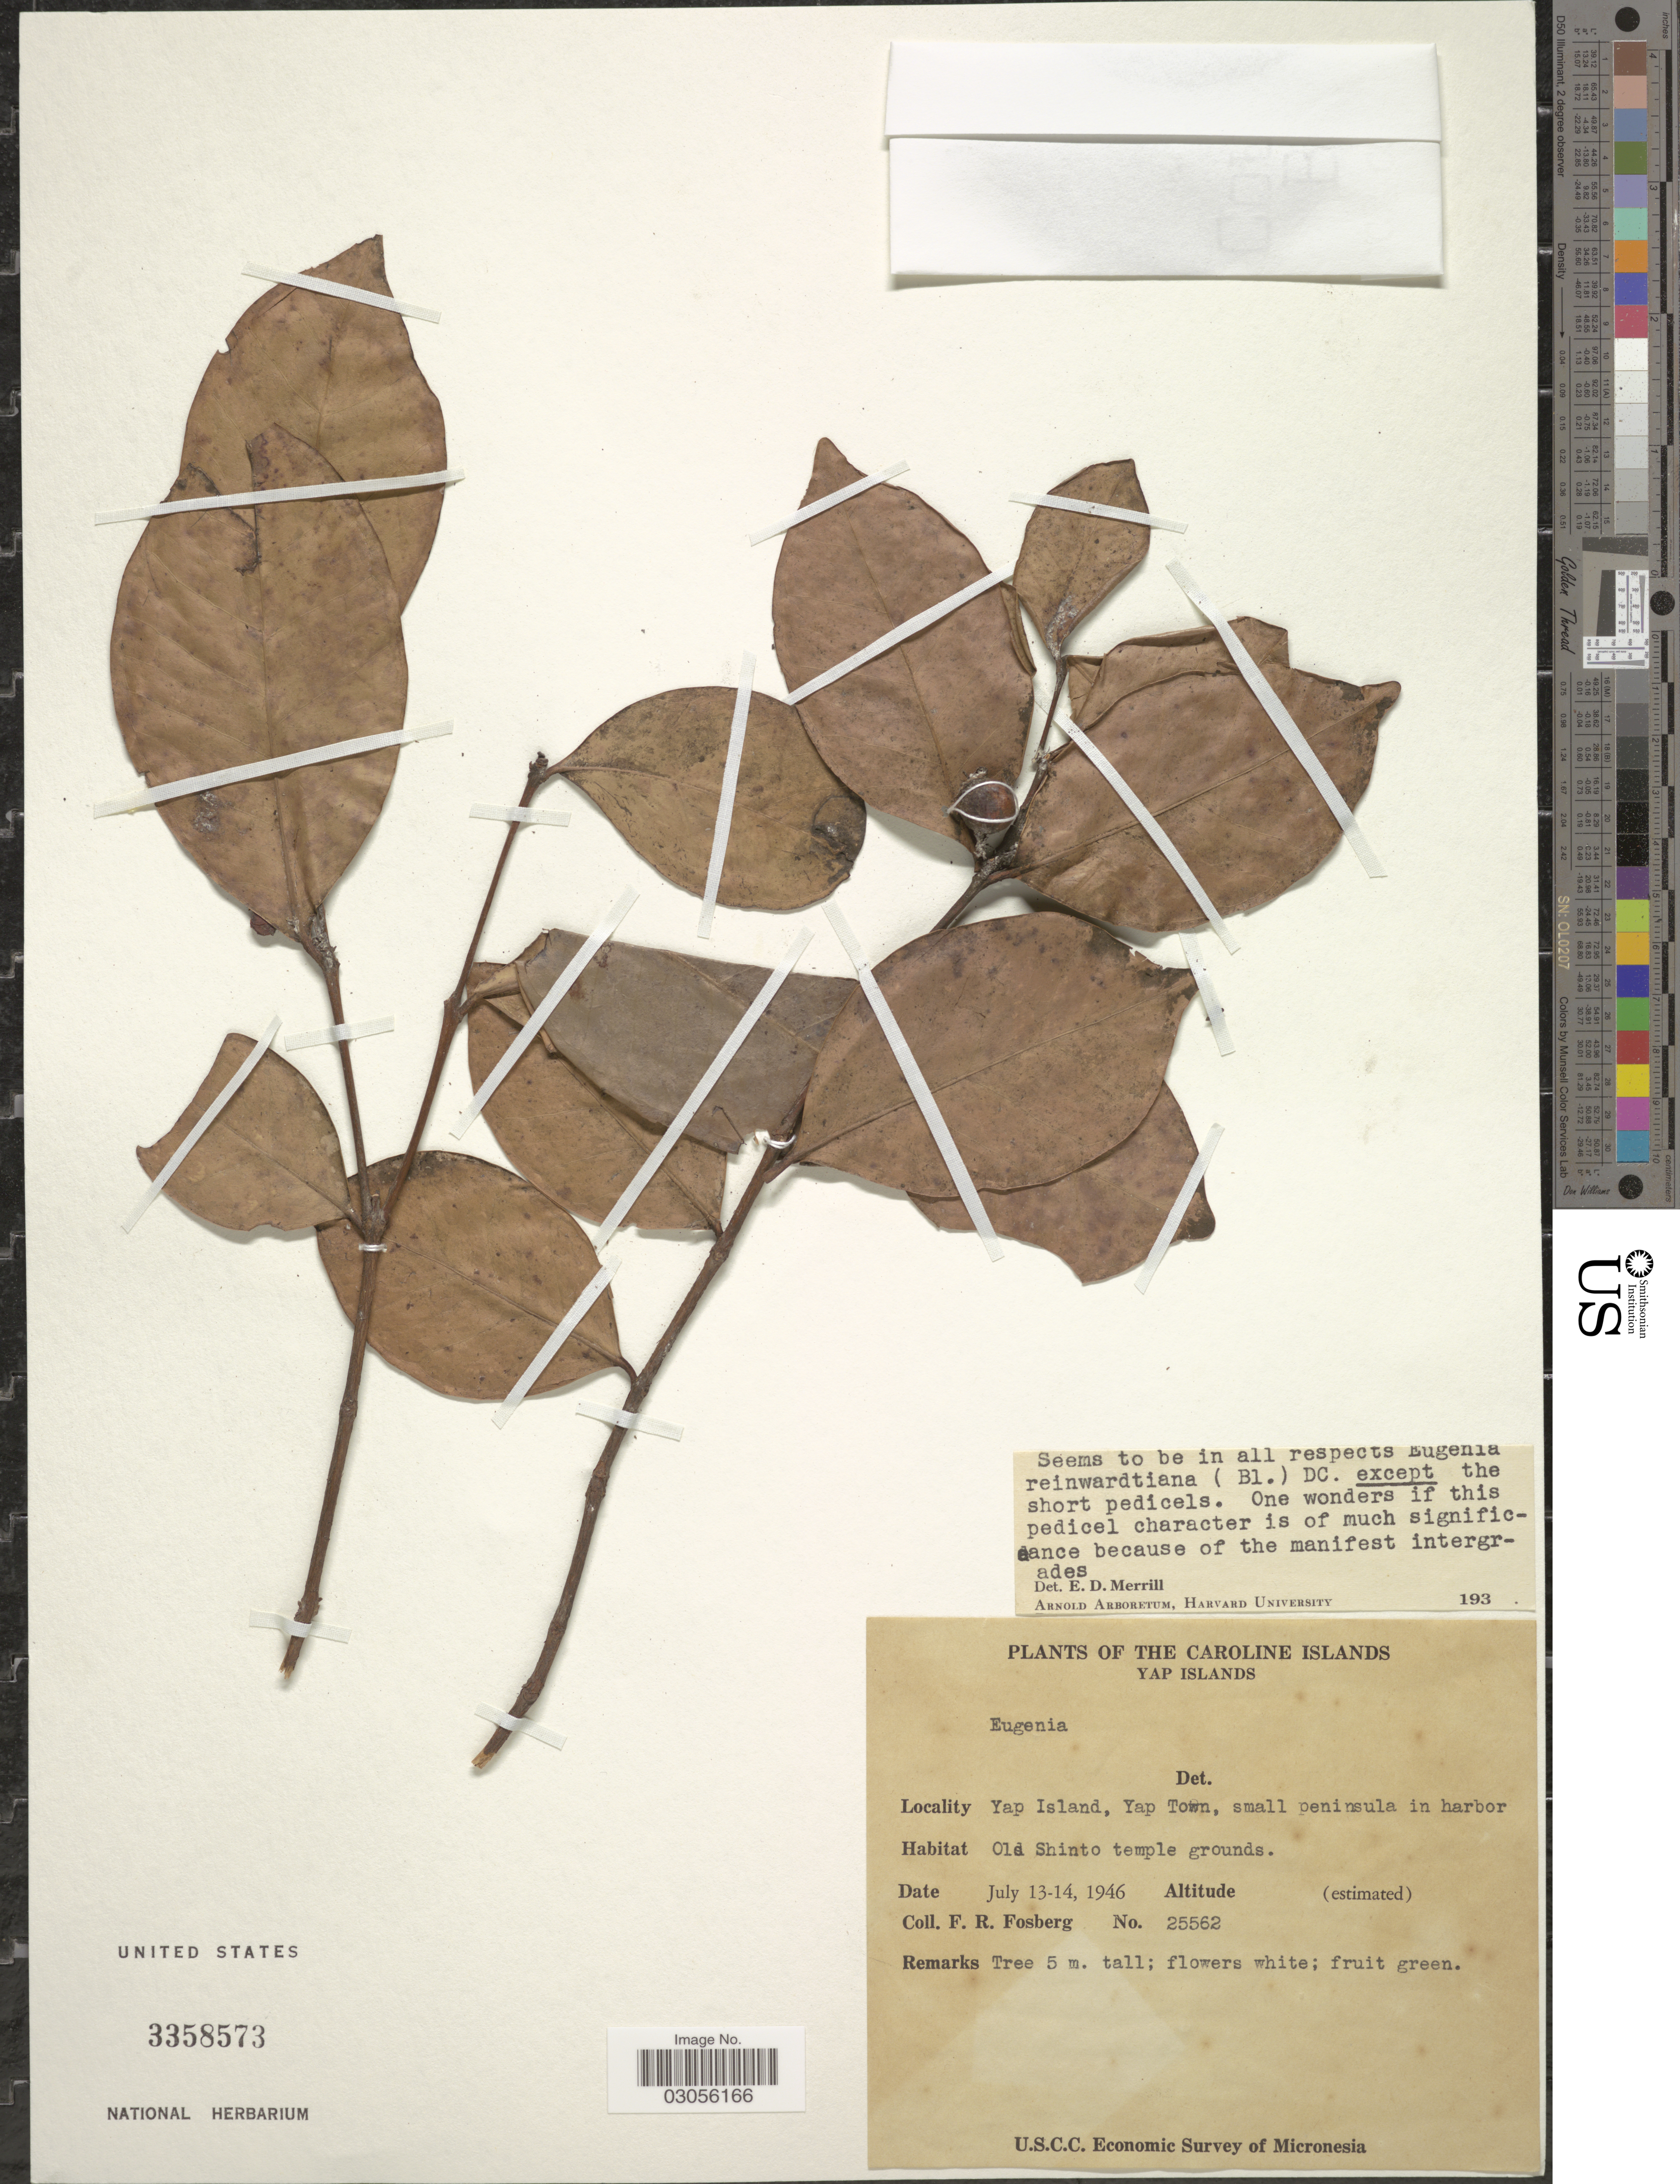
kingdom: Plantae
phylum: Tracheophyta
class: Magnoliopsida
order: Myrtales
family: Myrtaceae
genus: Eugenia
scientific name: Eugenia sp.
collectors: F. R. Fosberg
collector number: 25562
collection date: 1946-07-13/1946-07-14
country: Micronesia, Federated States of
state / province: Yap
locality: The Caroline Islands. Yap Islands. Yap Island, Yap Town, small peninsula in harbor. Old Shinto temple grounds.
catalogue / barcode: US 3358573